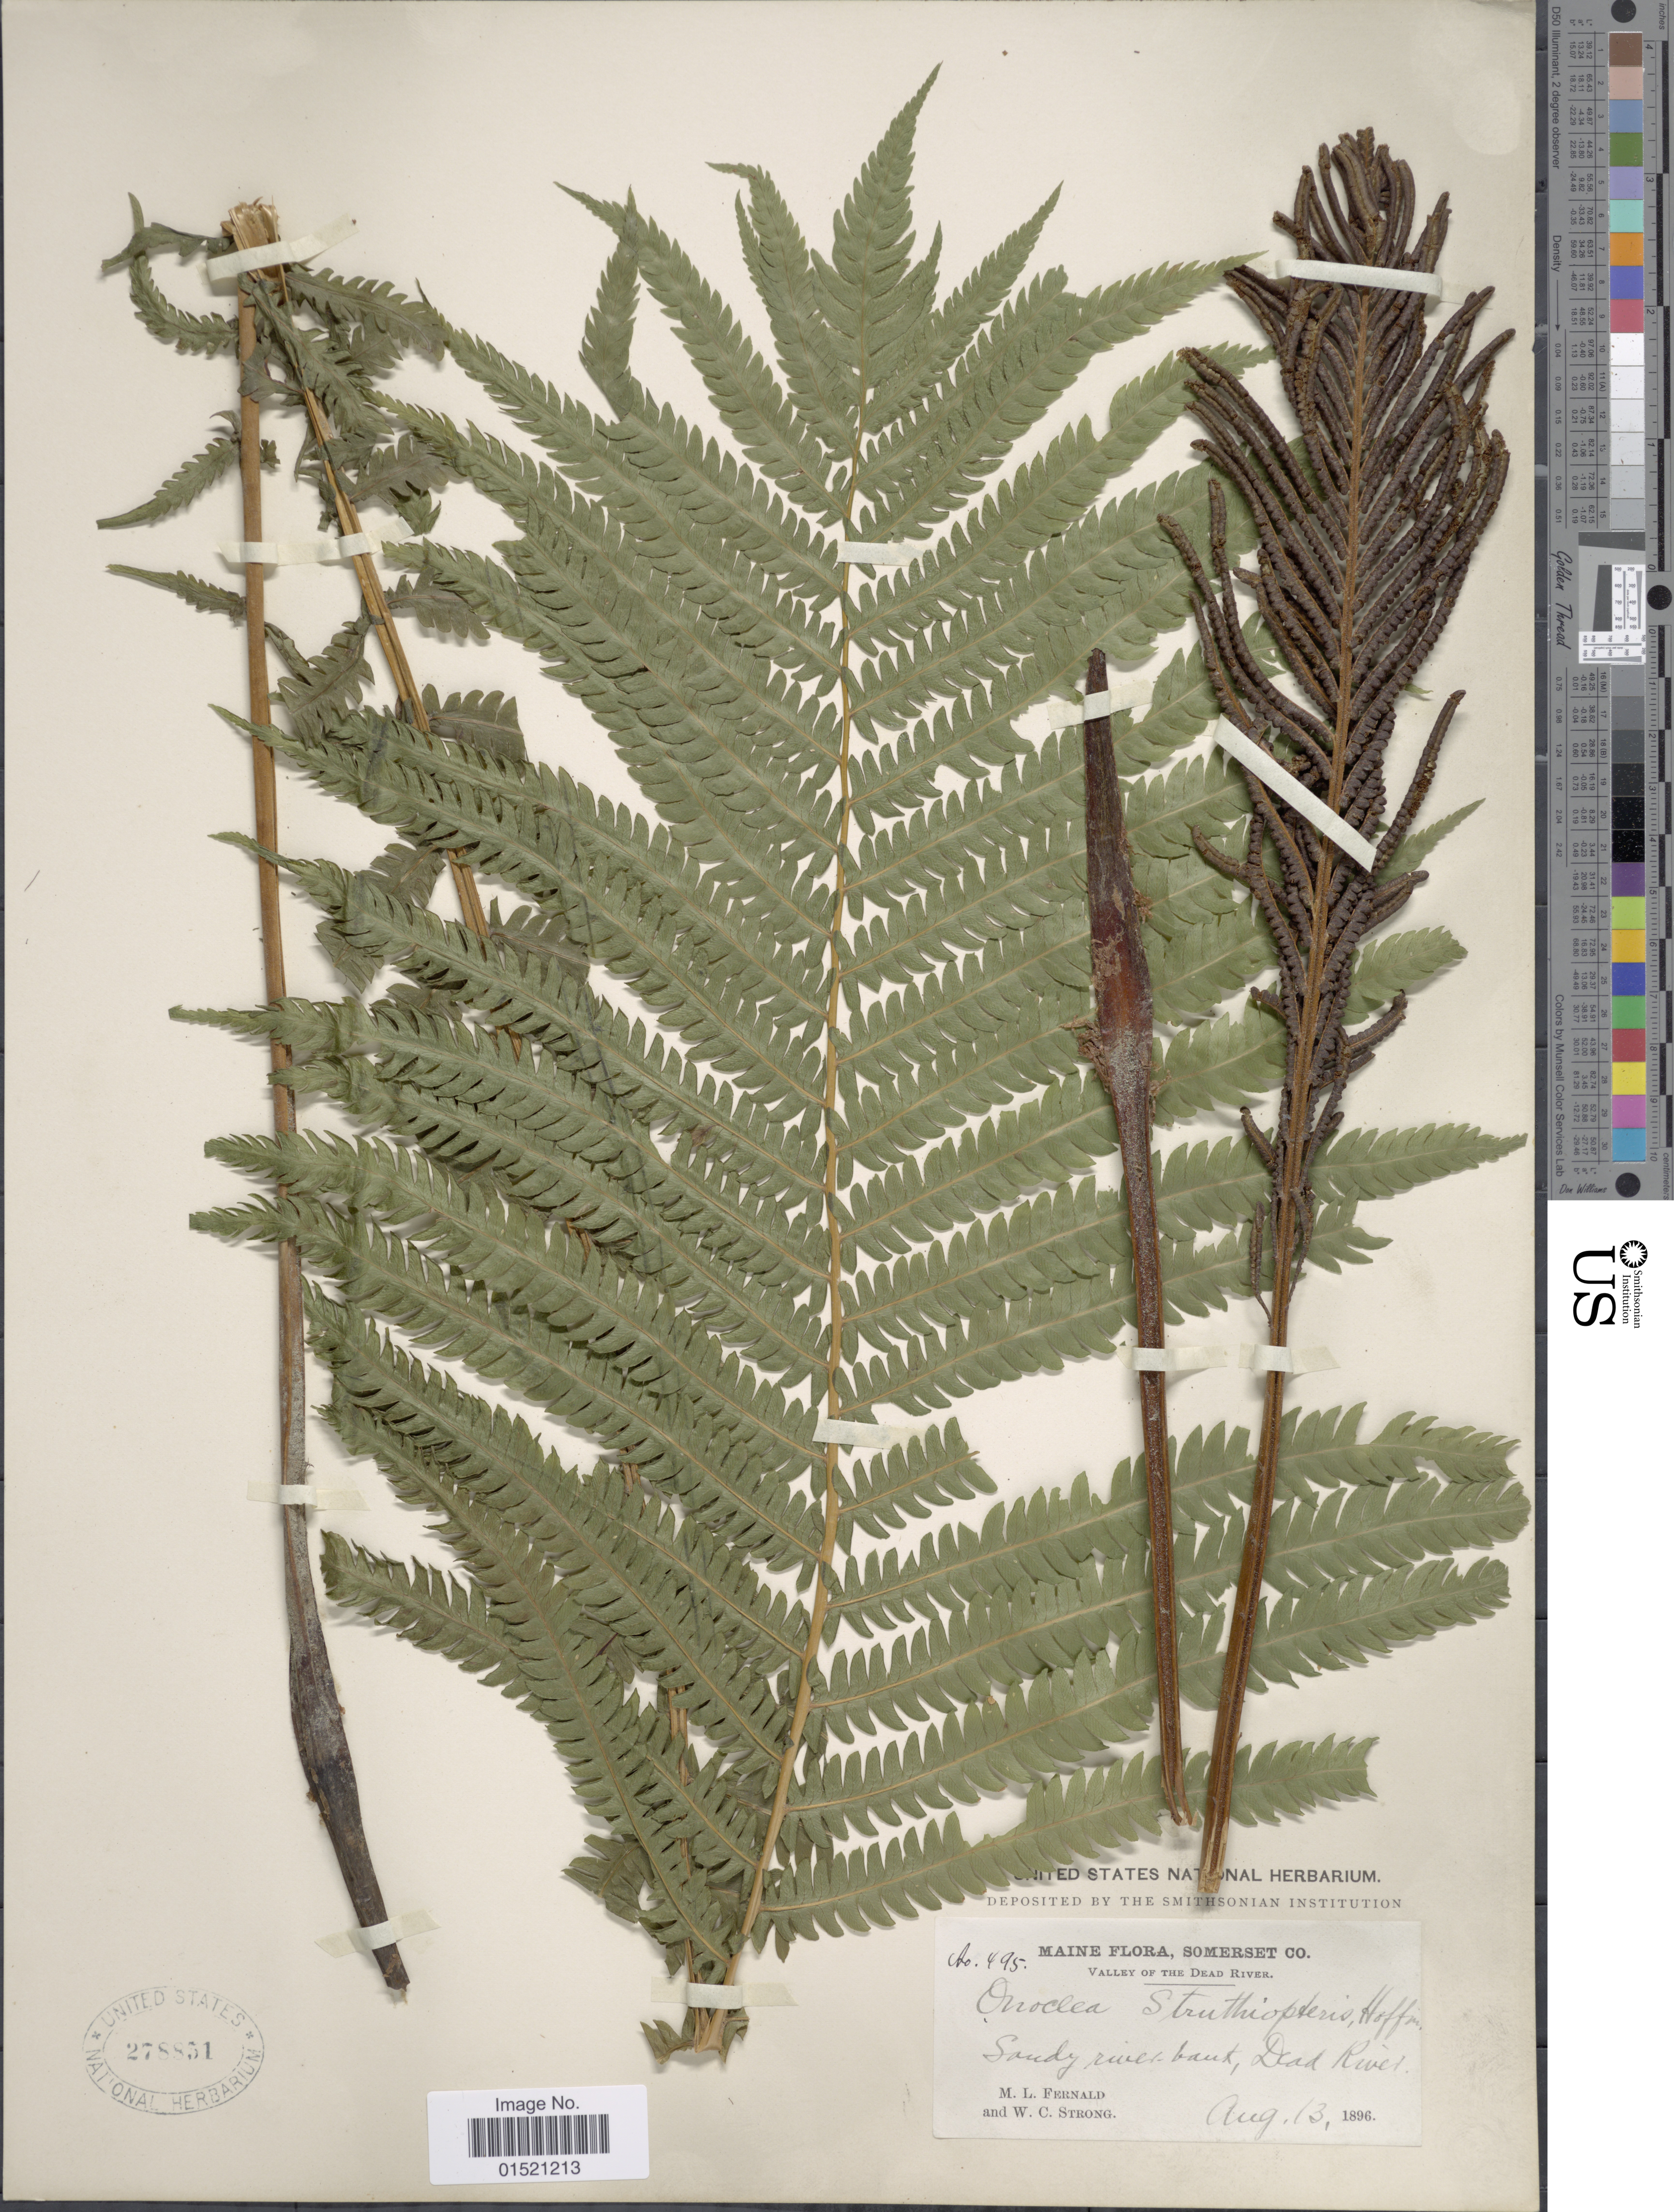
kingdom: Plantae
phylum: Tracheophyta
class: Polypodiopsida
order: Polypodiales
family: Onocleaceae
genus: Onoclea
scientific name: Onoclea sensibilis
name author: L.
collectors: M. L. Fernald & W. C. Strong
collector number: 495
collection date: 1896-08-13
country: United States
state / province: Maine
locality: Somerset Co, Valley of the Dead River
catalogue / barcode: US 278851